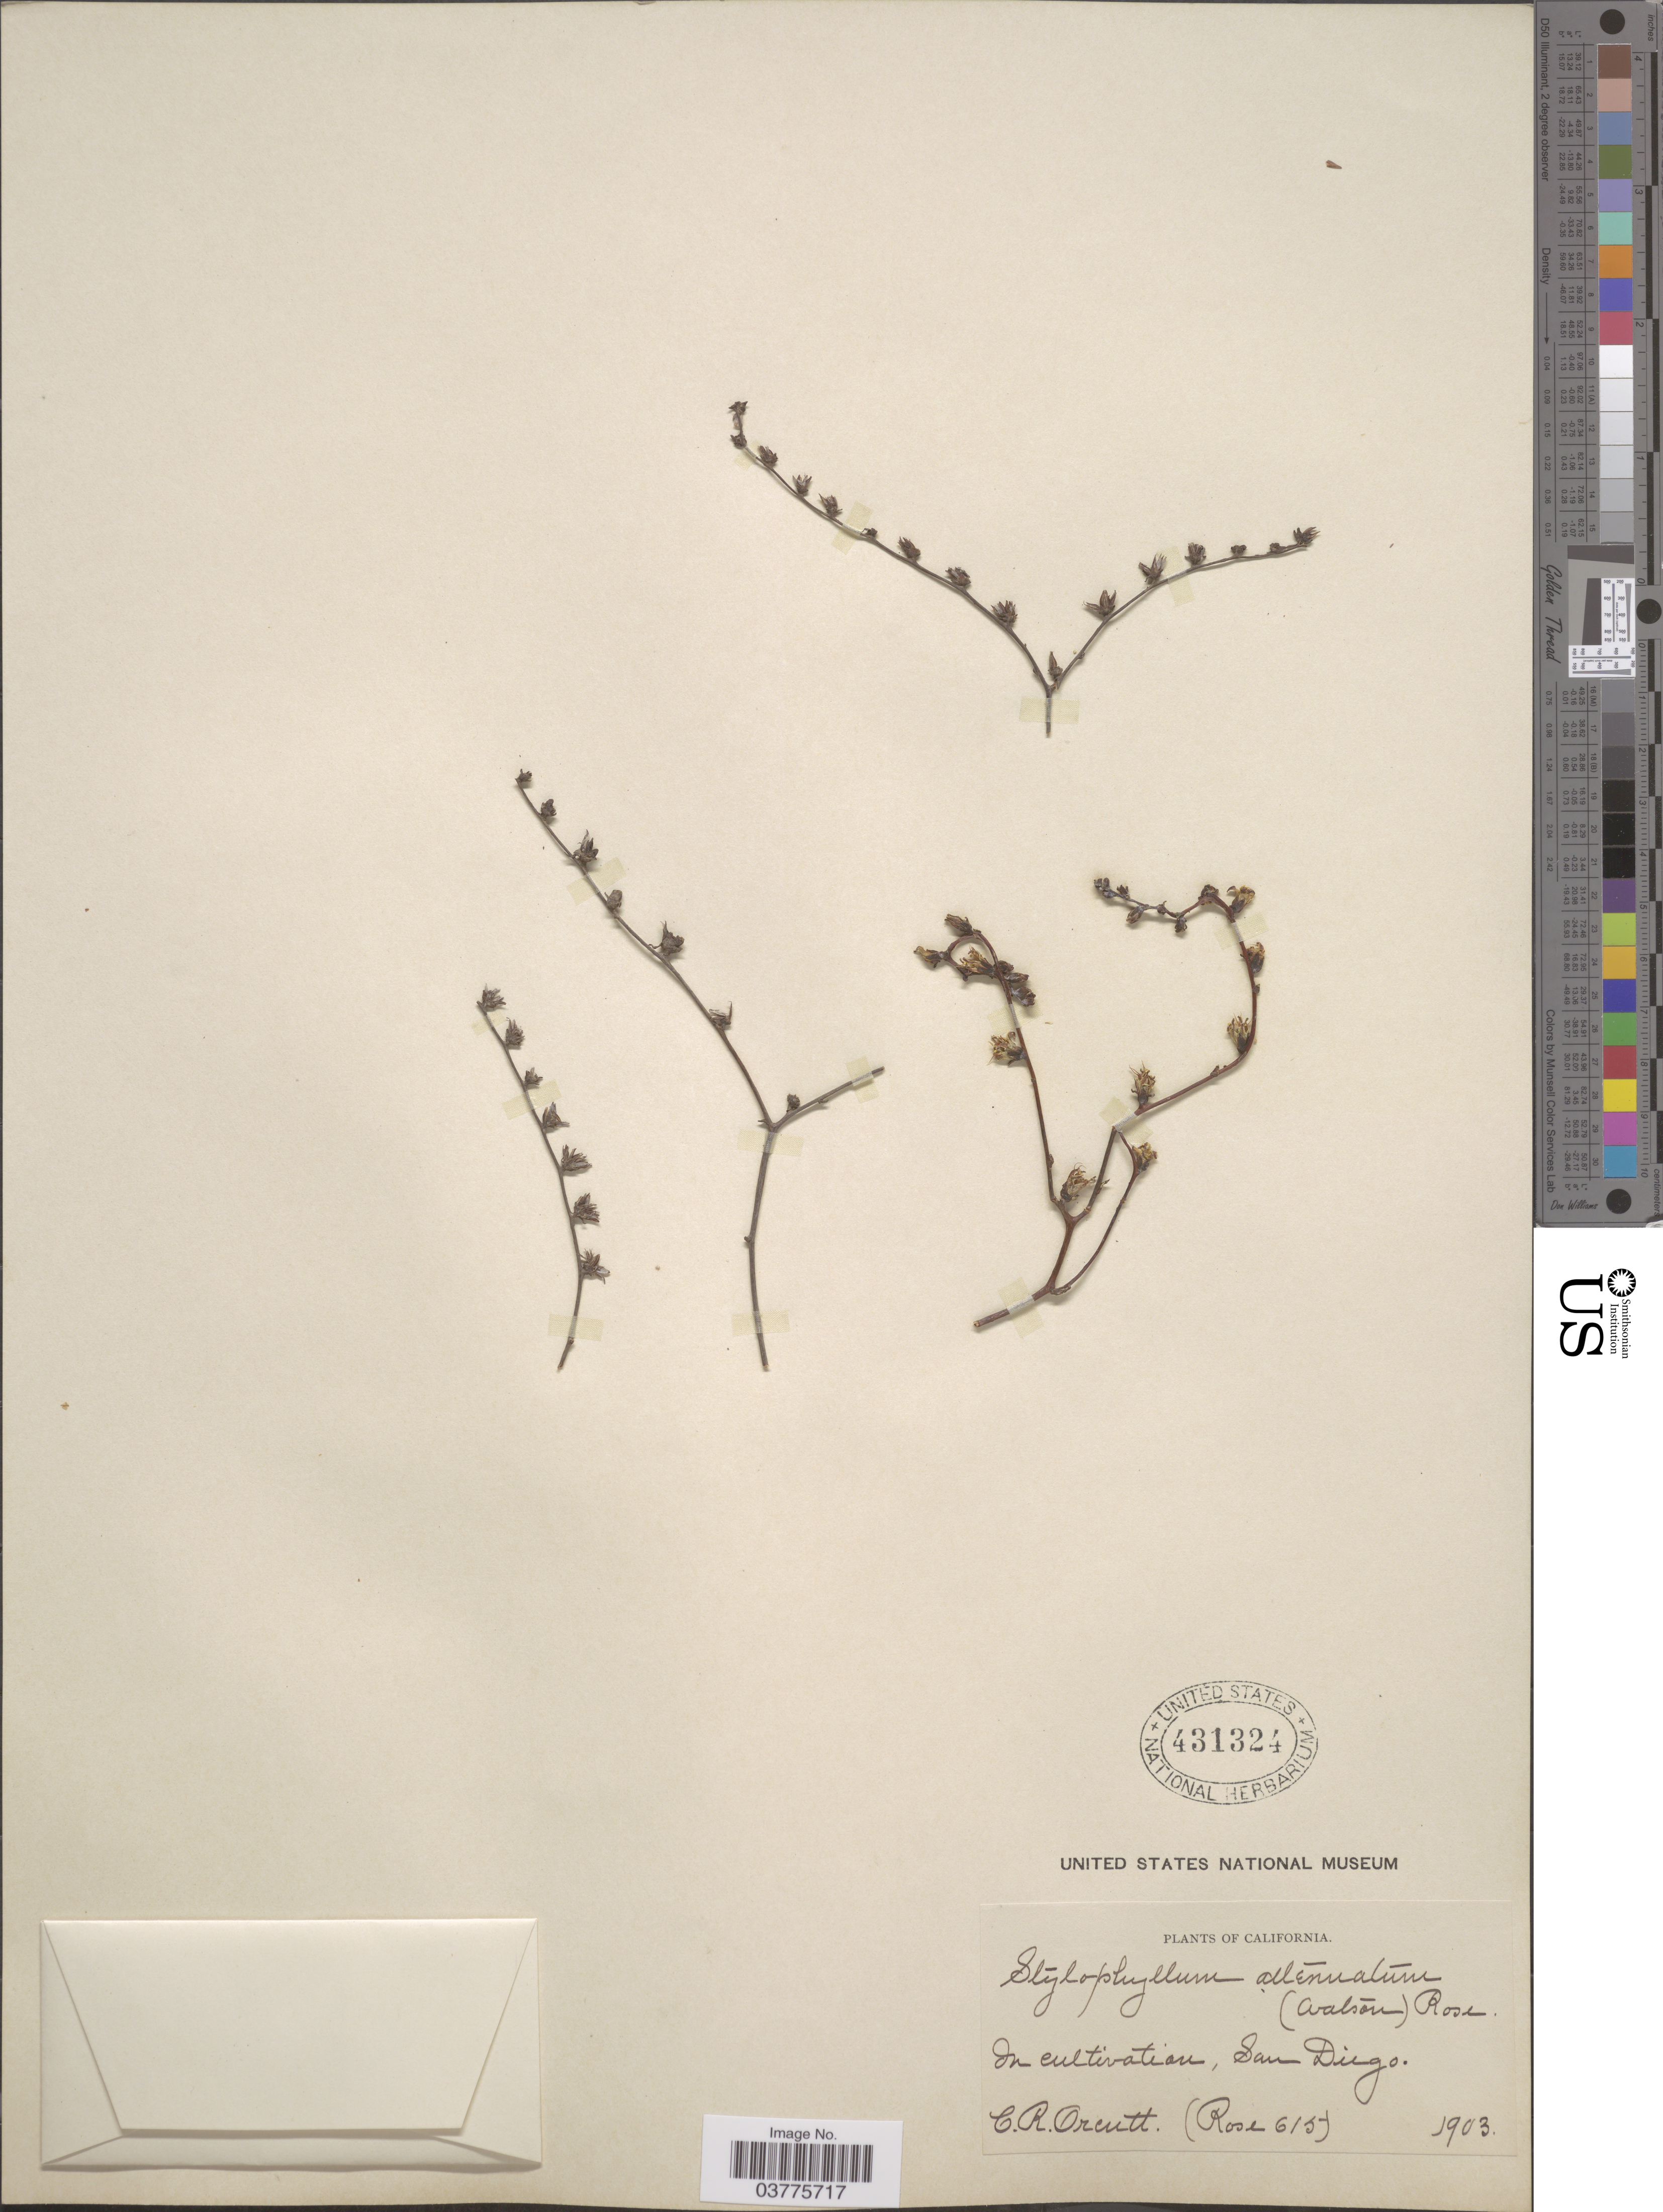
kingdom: Plantae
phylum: Tracheophyta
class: Magnoliopsida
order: Saxifragales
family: Crassulaceae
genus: Dudleya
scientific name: Dudleya attenuata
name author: (S. Watson) Moran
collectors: C. R. Orcutt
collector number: Rose615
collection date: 1903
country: United States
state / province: California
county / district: San Diego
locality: San Diego.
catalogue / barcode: US 431324